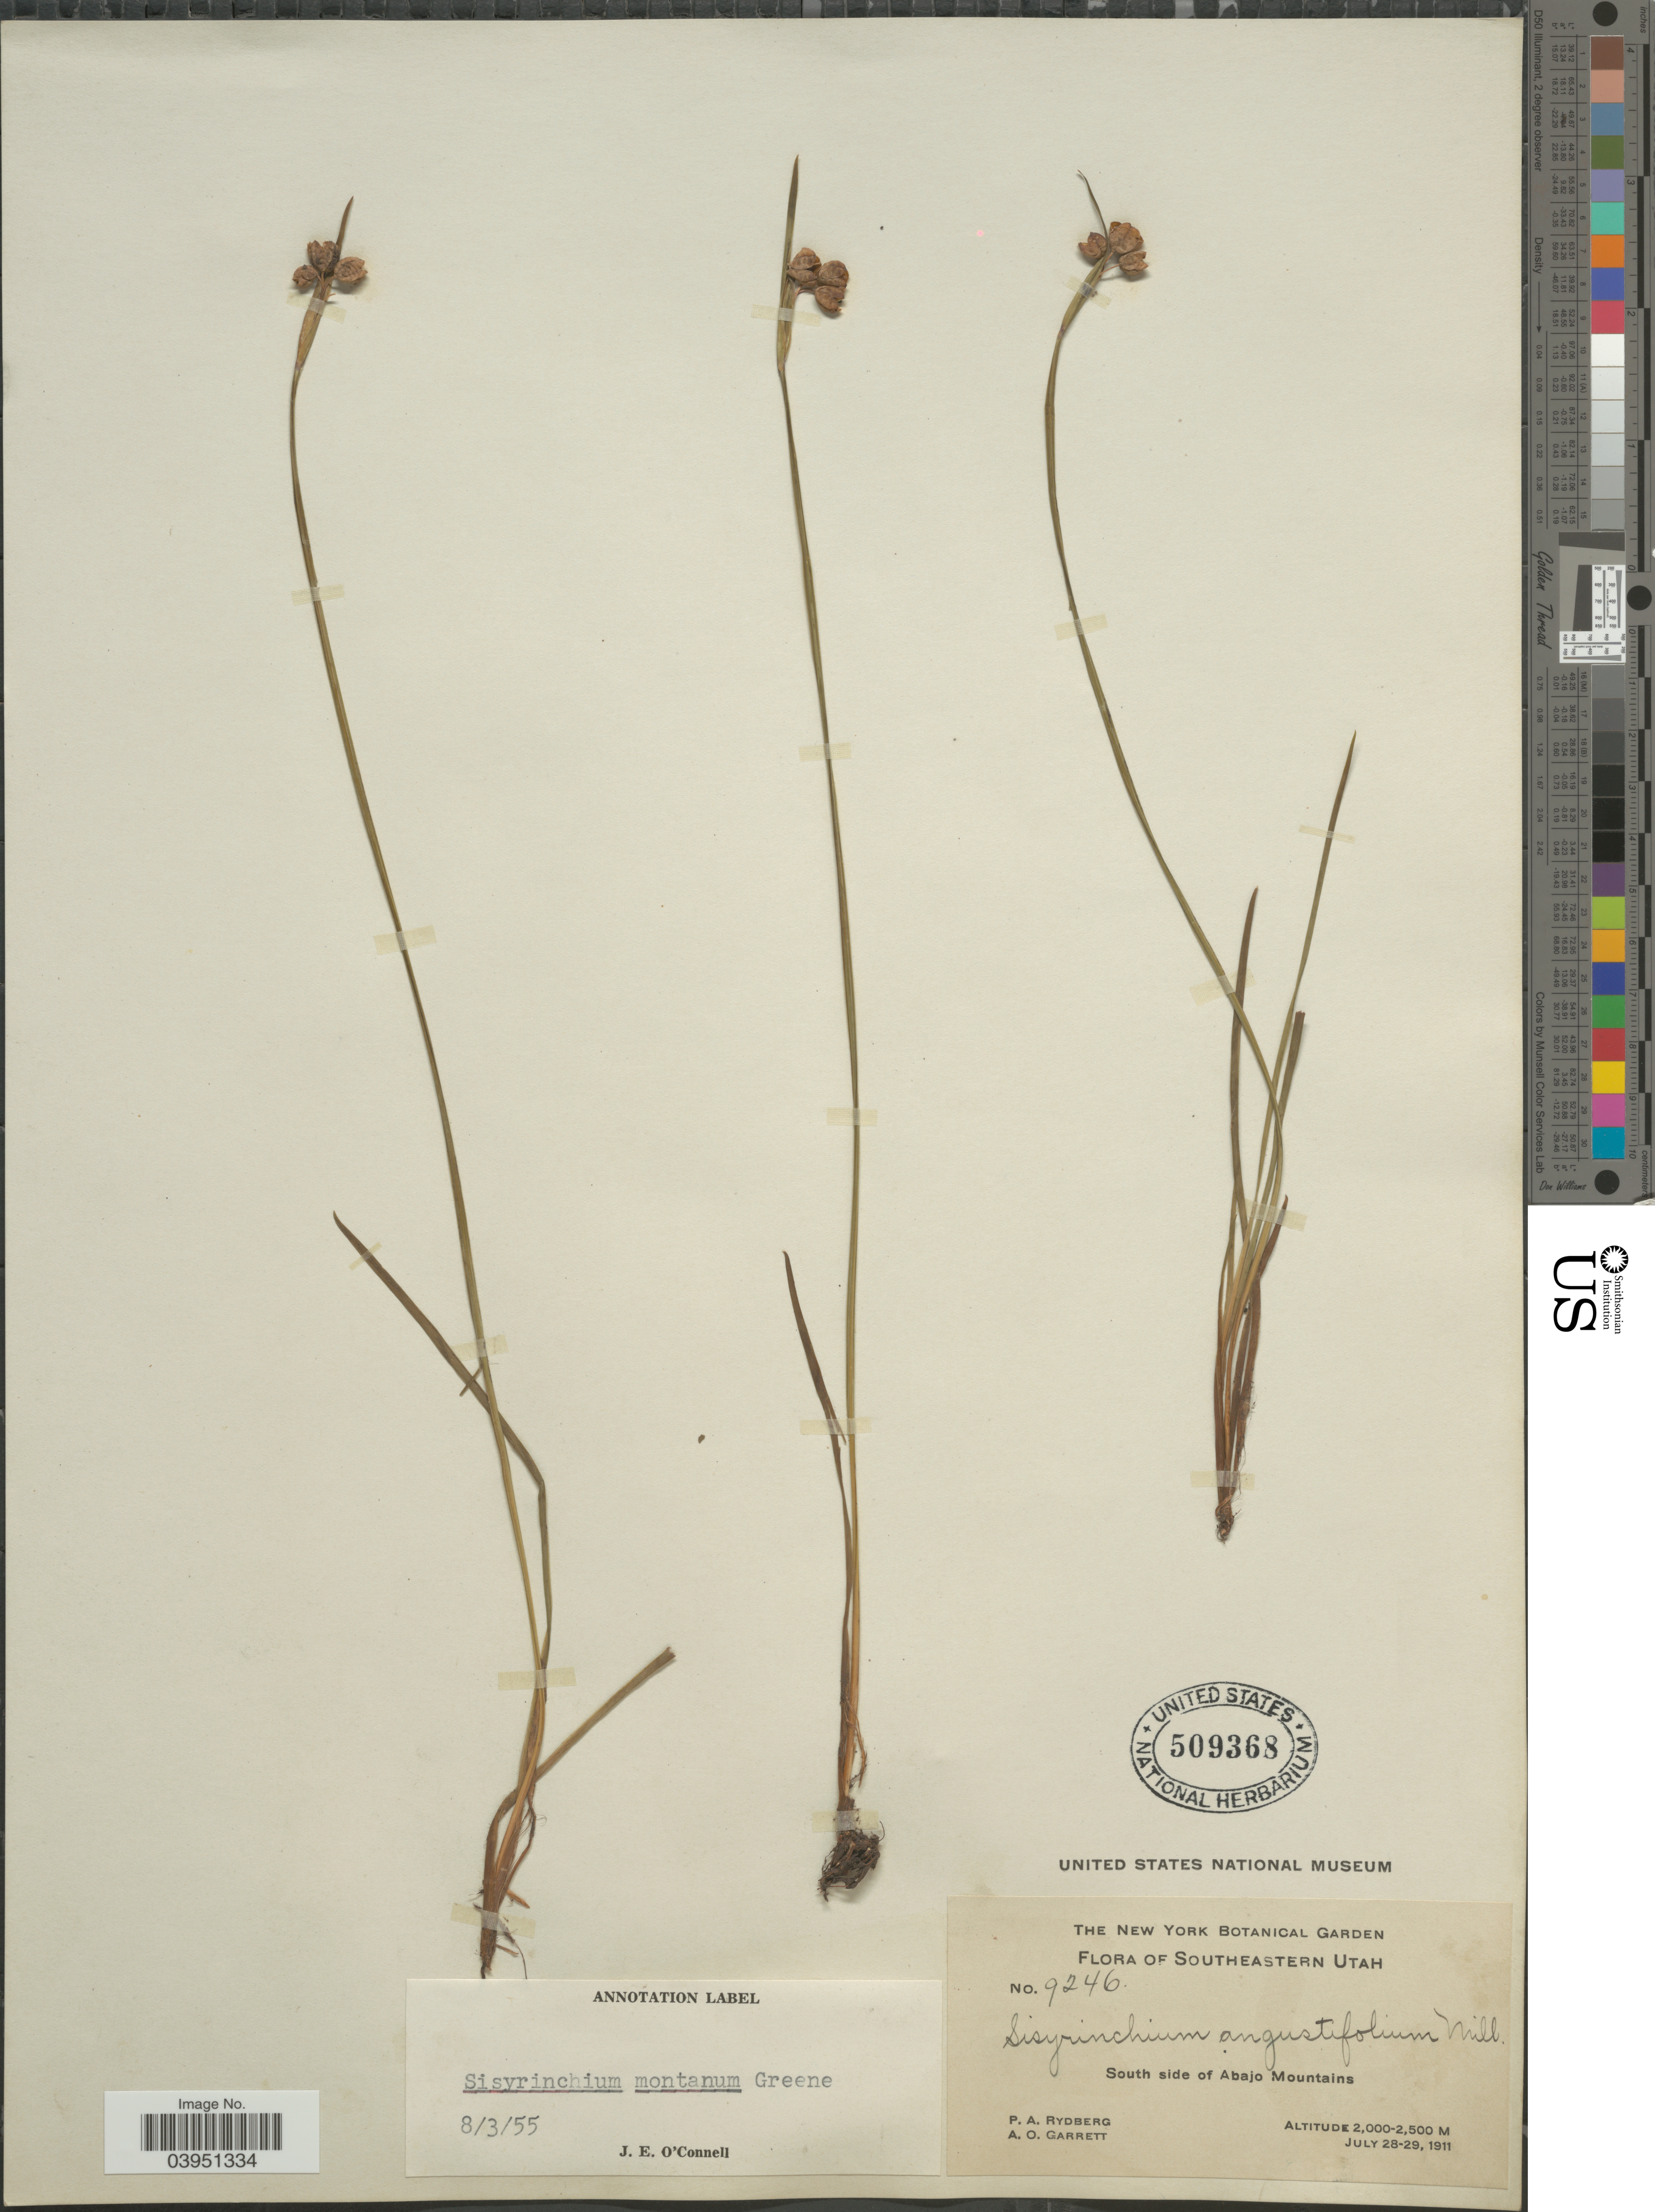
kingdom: Plantae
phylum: Tracheophyta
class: Liliopsida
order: Asparagales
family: Iridaceae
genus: Sisyrinchium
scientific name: Sisyrinchium montanum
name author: Greene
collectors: P. A. Rydberg & A. O. Garrett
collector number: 9246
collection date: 1911-07-28/1911-07-29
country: United States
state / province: Utah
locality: Southeastern Utah. South side of Abajo Mountains.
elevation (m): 2000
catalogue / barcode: US 509368